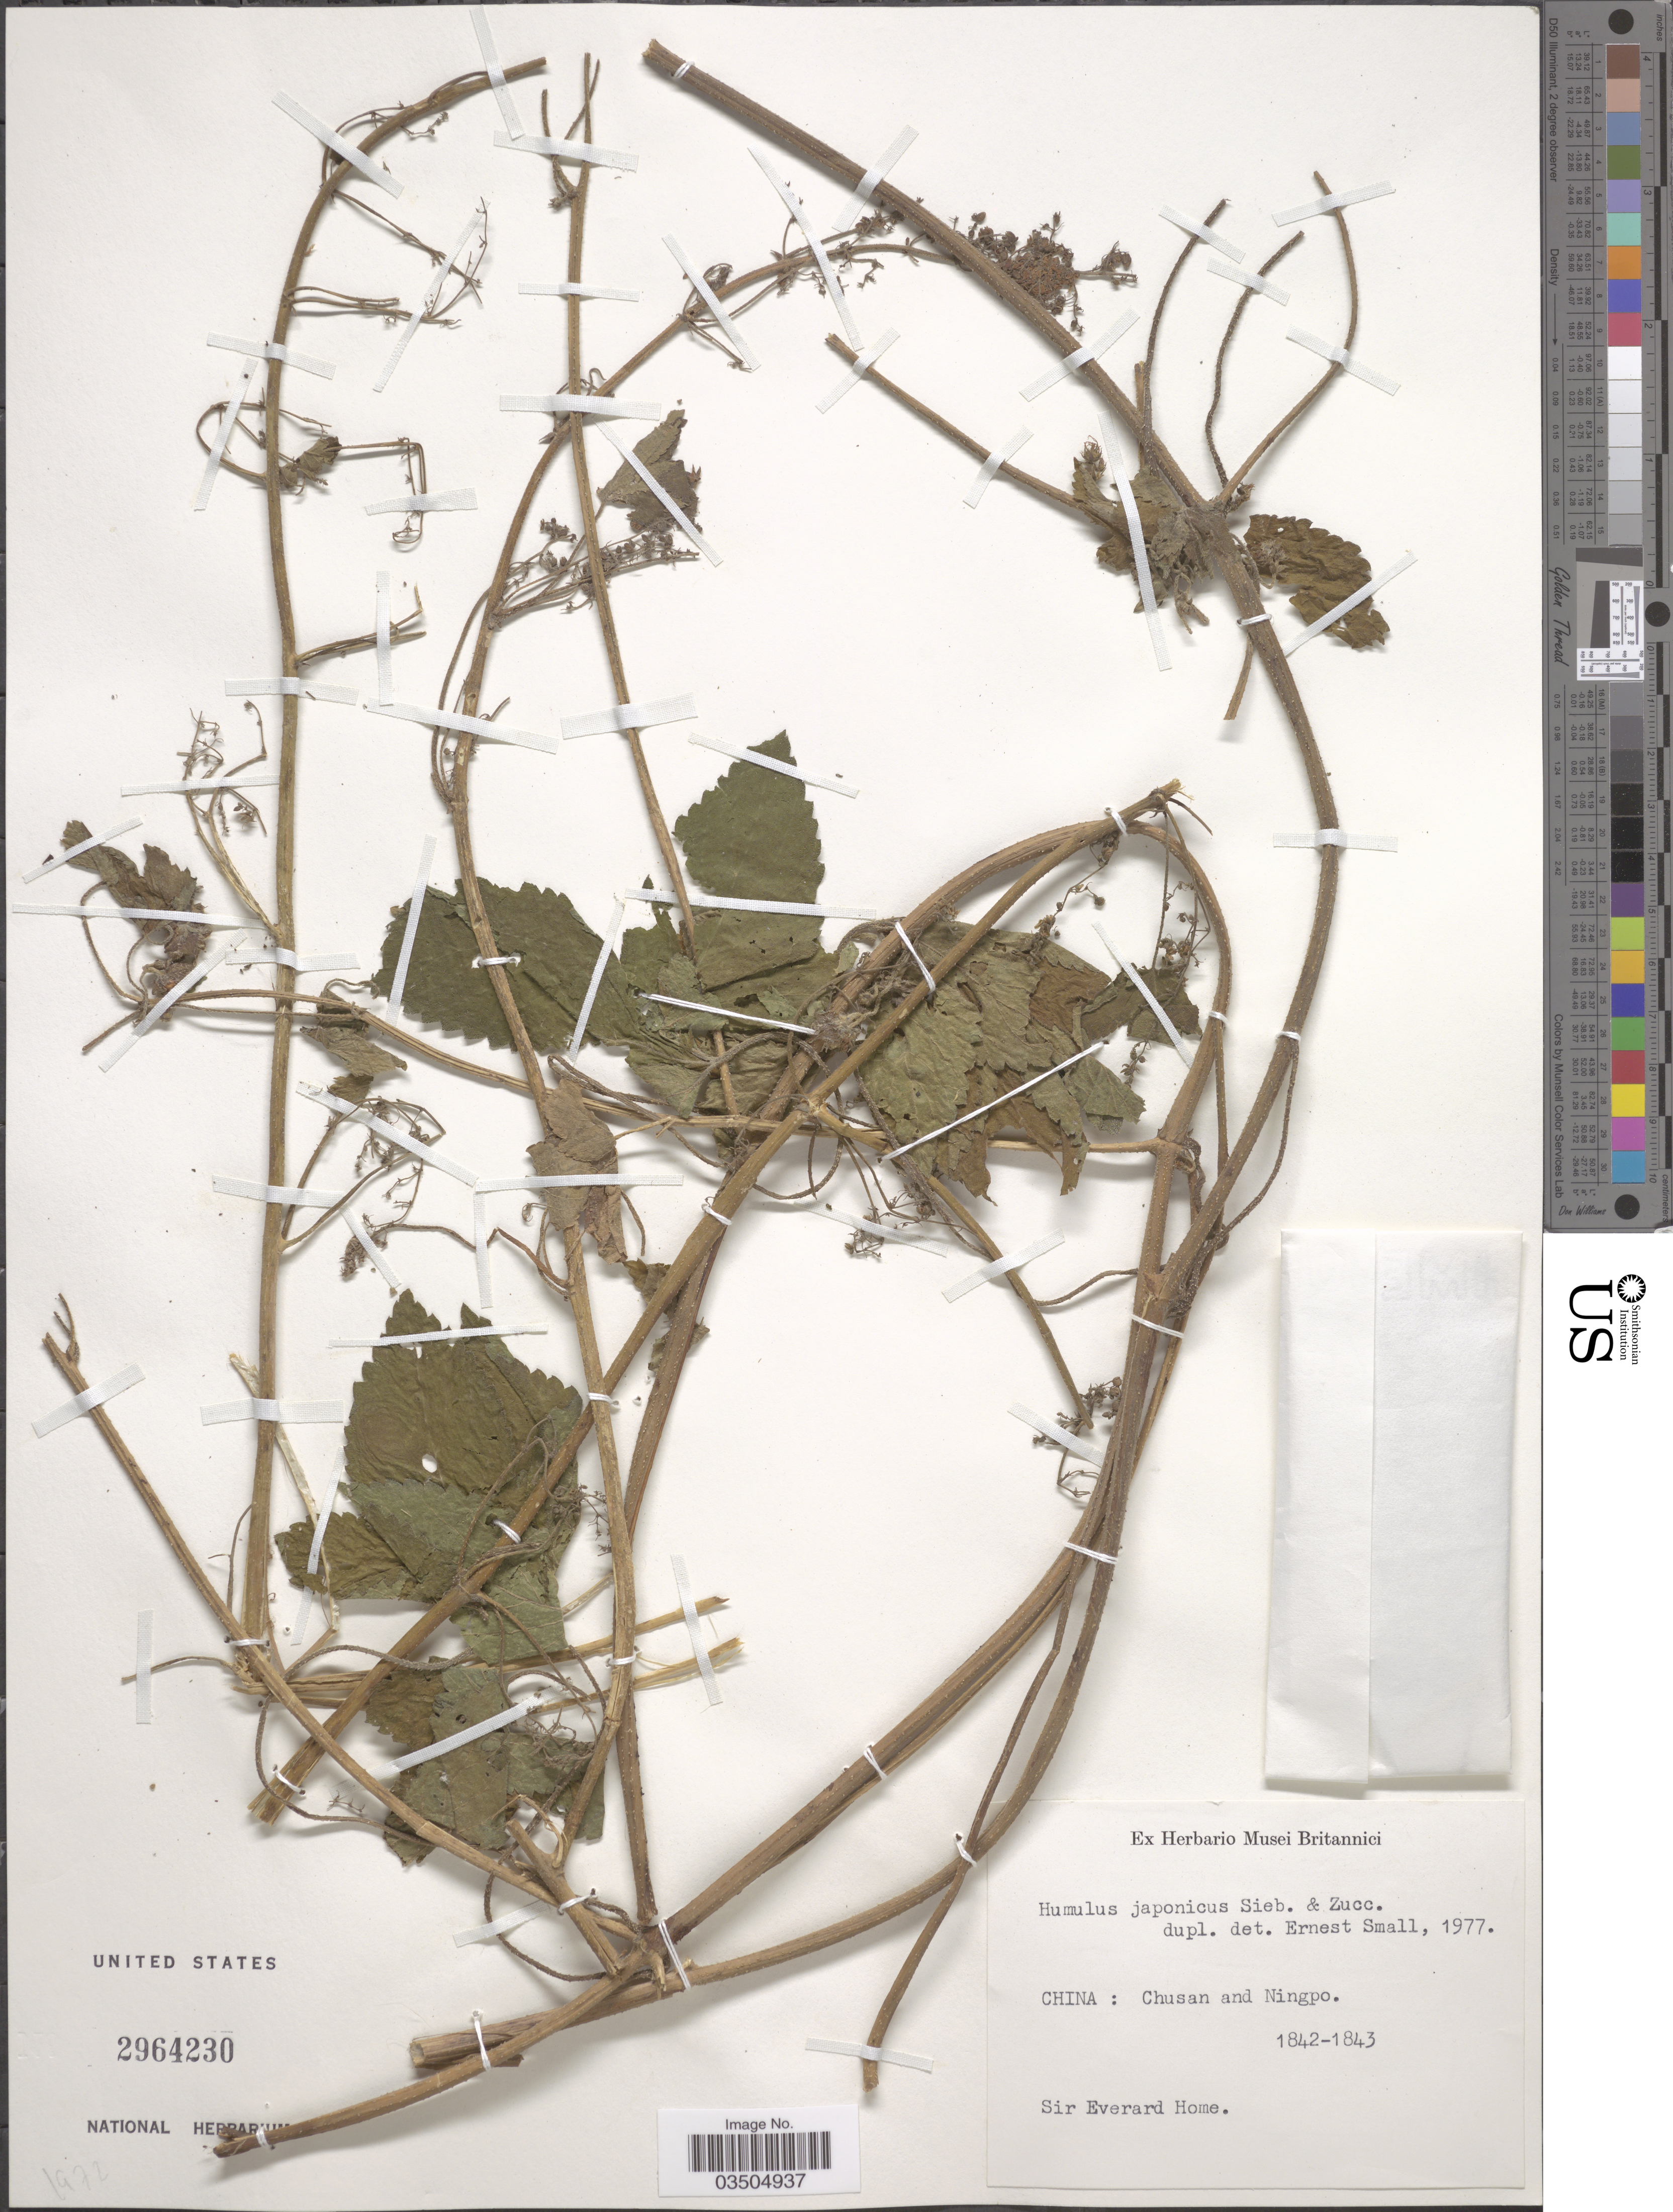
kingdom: Plantae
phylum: Tracheophyta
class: Magnoliopsida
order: Rosales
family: Cannabaceae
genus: Humulus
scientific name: Humulus japonicus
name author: Siebold & Zucc.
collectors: Sir Everard Home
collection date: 1842/1843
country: China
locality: Chusan and Ningpo.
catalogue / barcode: US 2964230